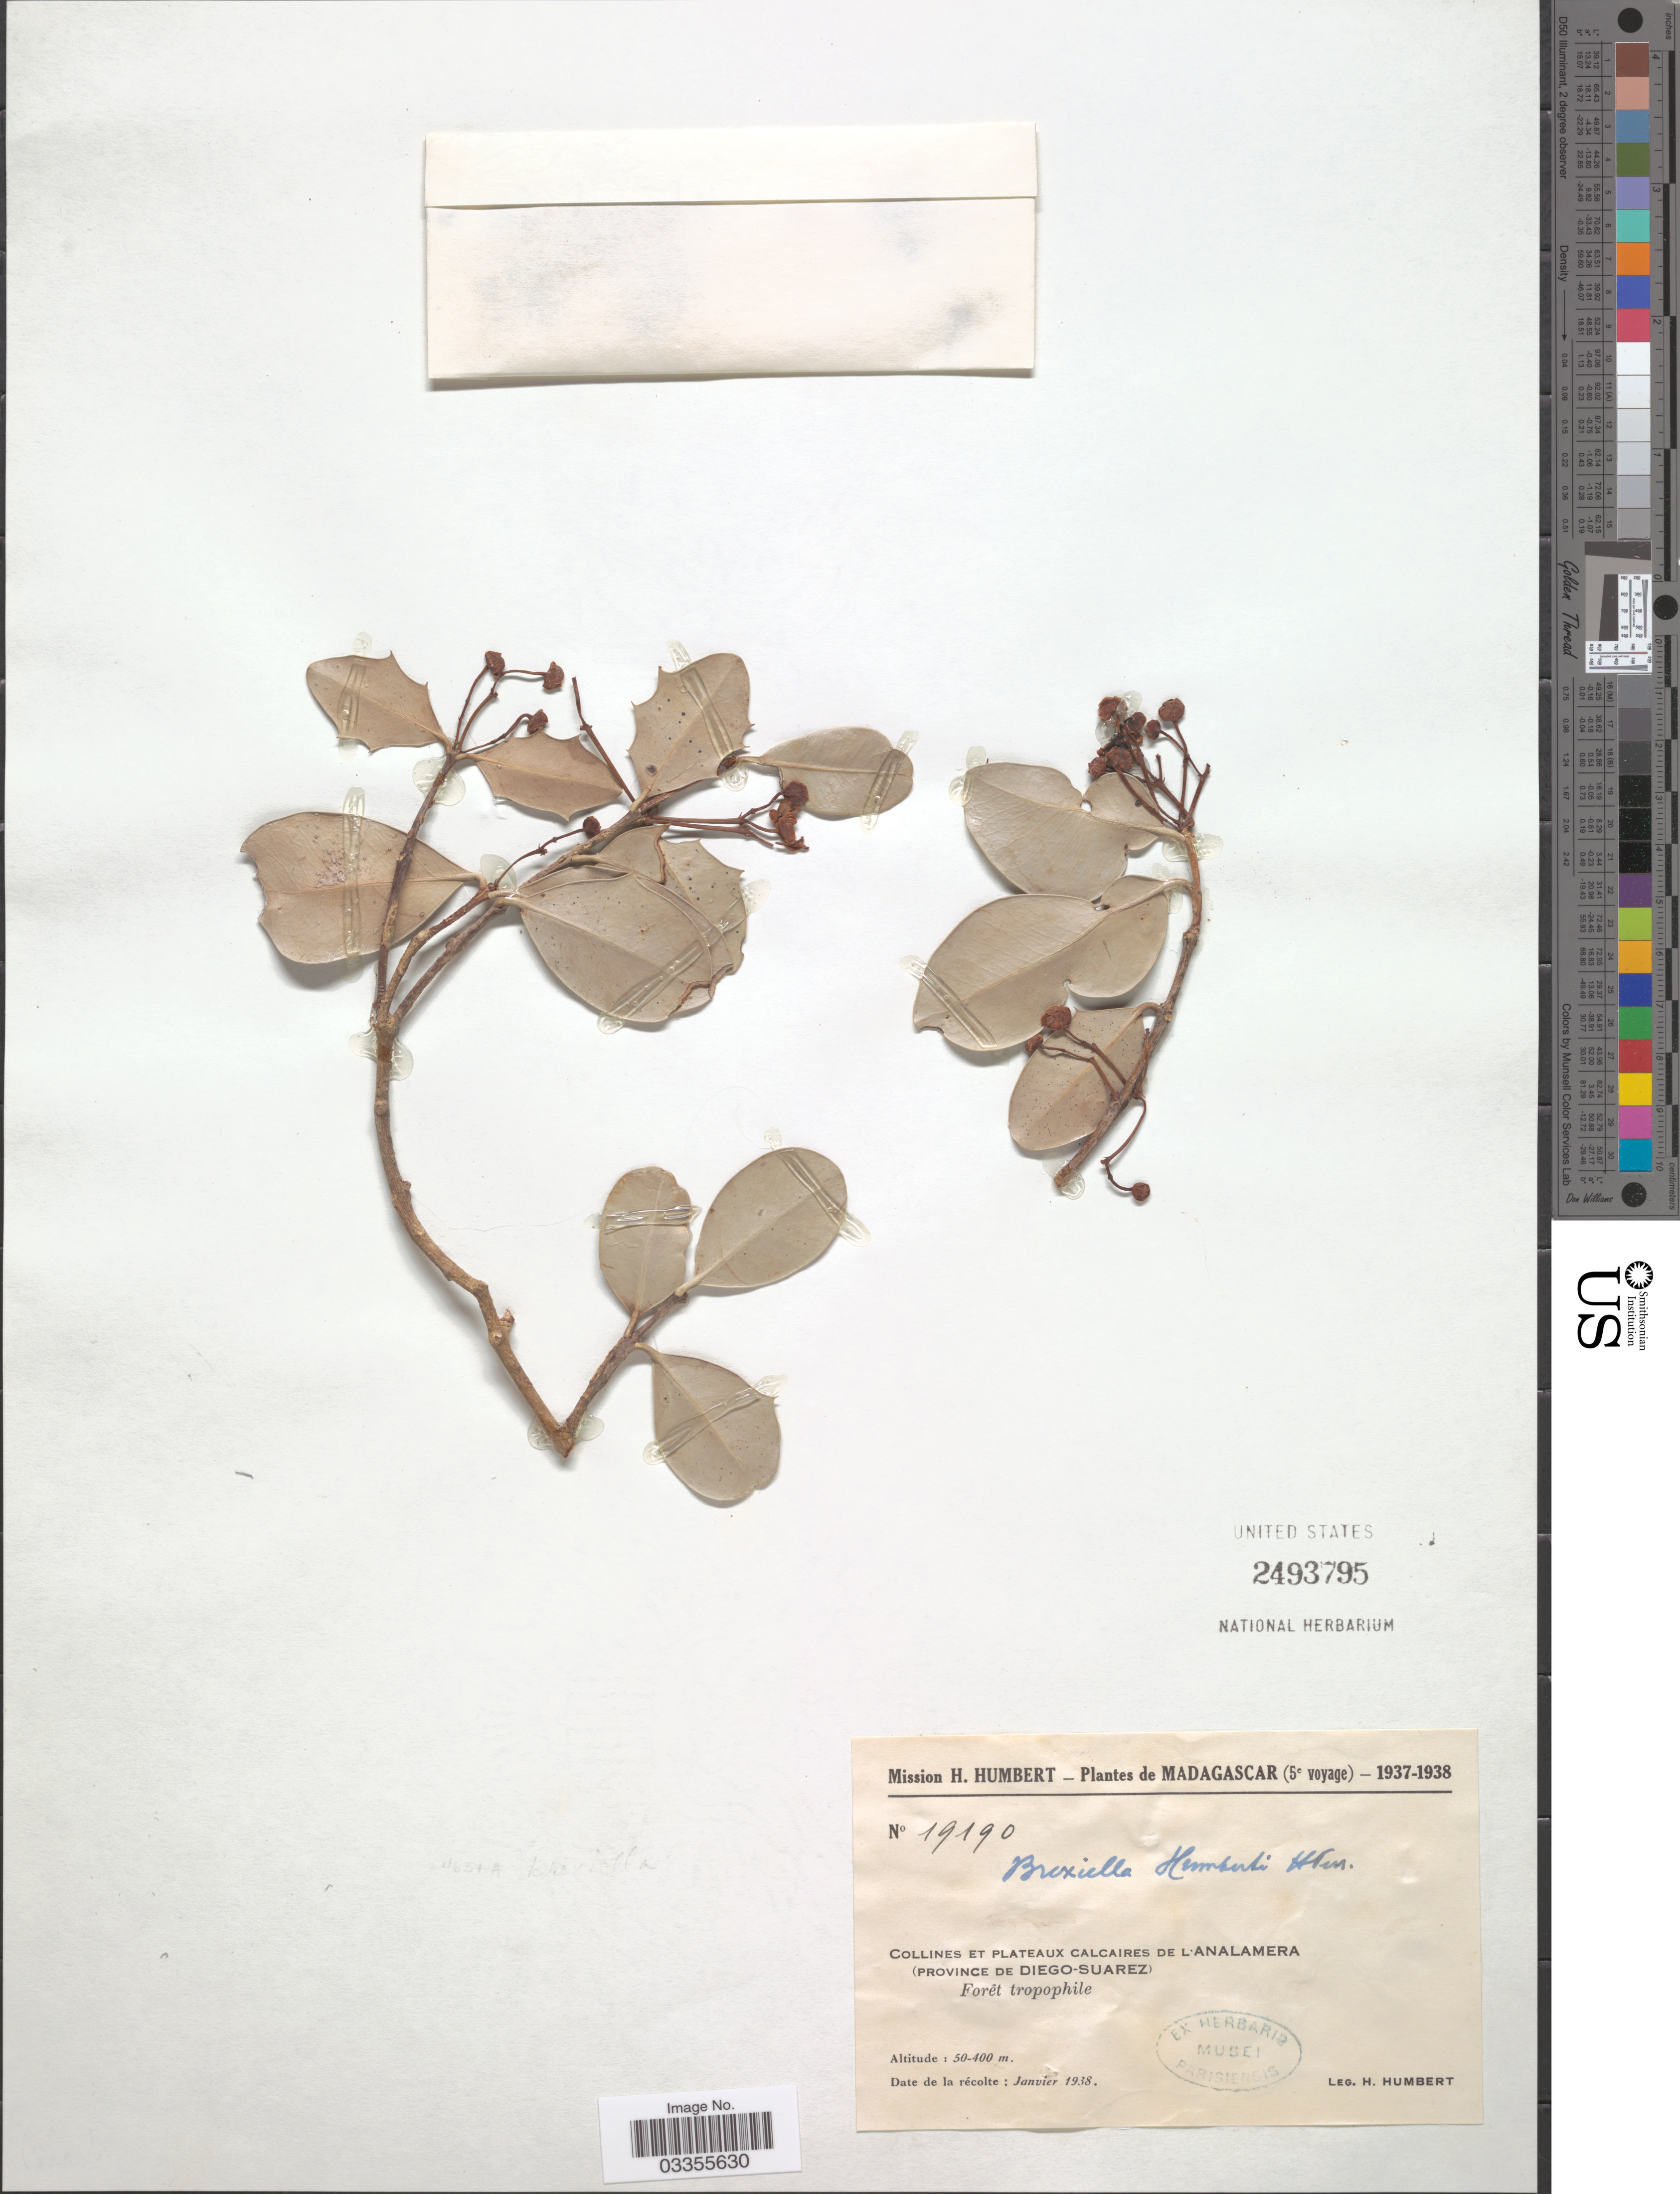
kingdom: Plantae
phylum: Tracheophyta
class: Magnoliopsida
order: Celastrales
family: Celastraceae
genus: Brexiella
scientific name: Brexiella humbertii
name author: H. Perrier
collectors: H. Humbert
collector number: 19190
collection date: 1938-01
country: Madagascar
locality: Collines et Plateaux Calcaires de L'Analamera (Province de Diego-Suarez).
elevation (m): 50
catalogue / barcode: US 2493795